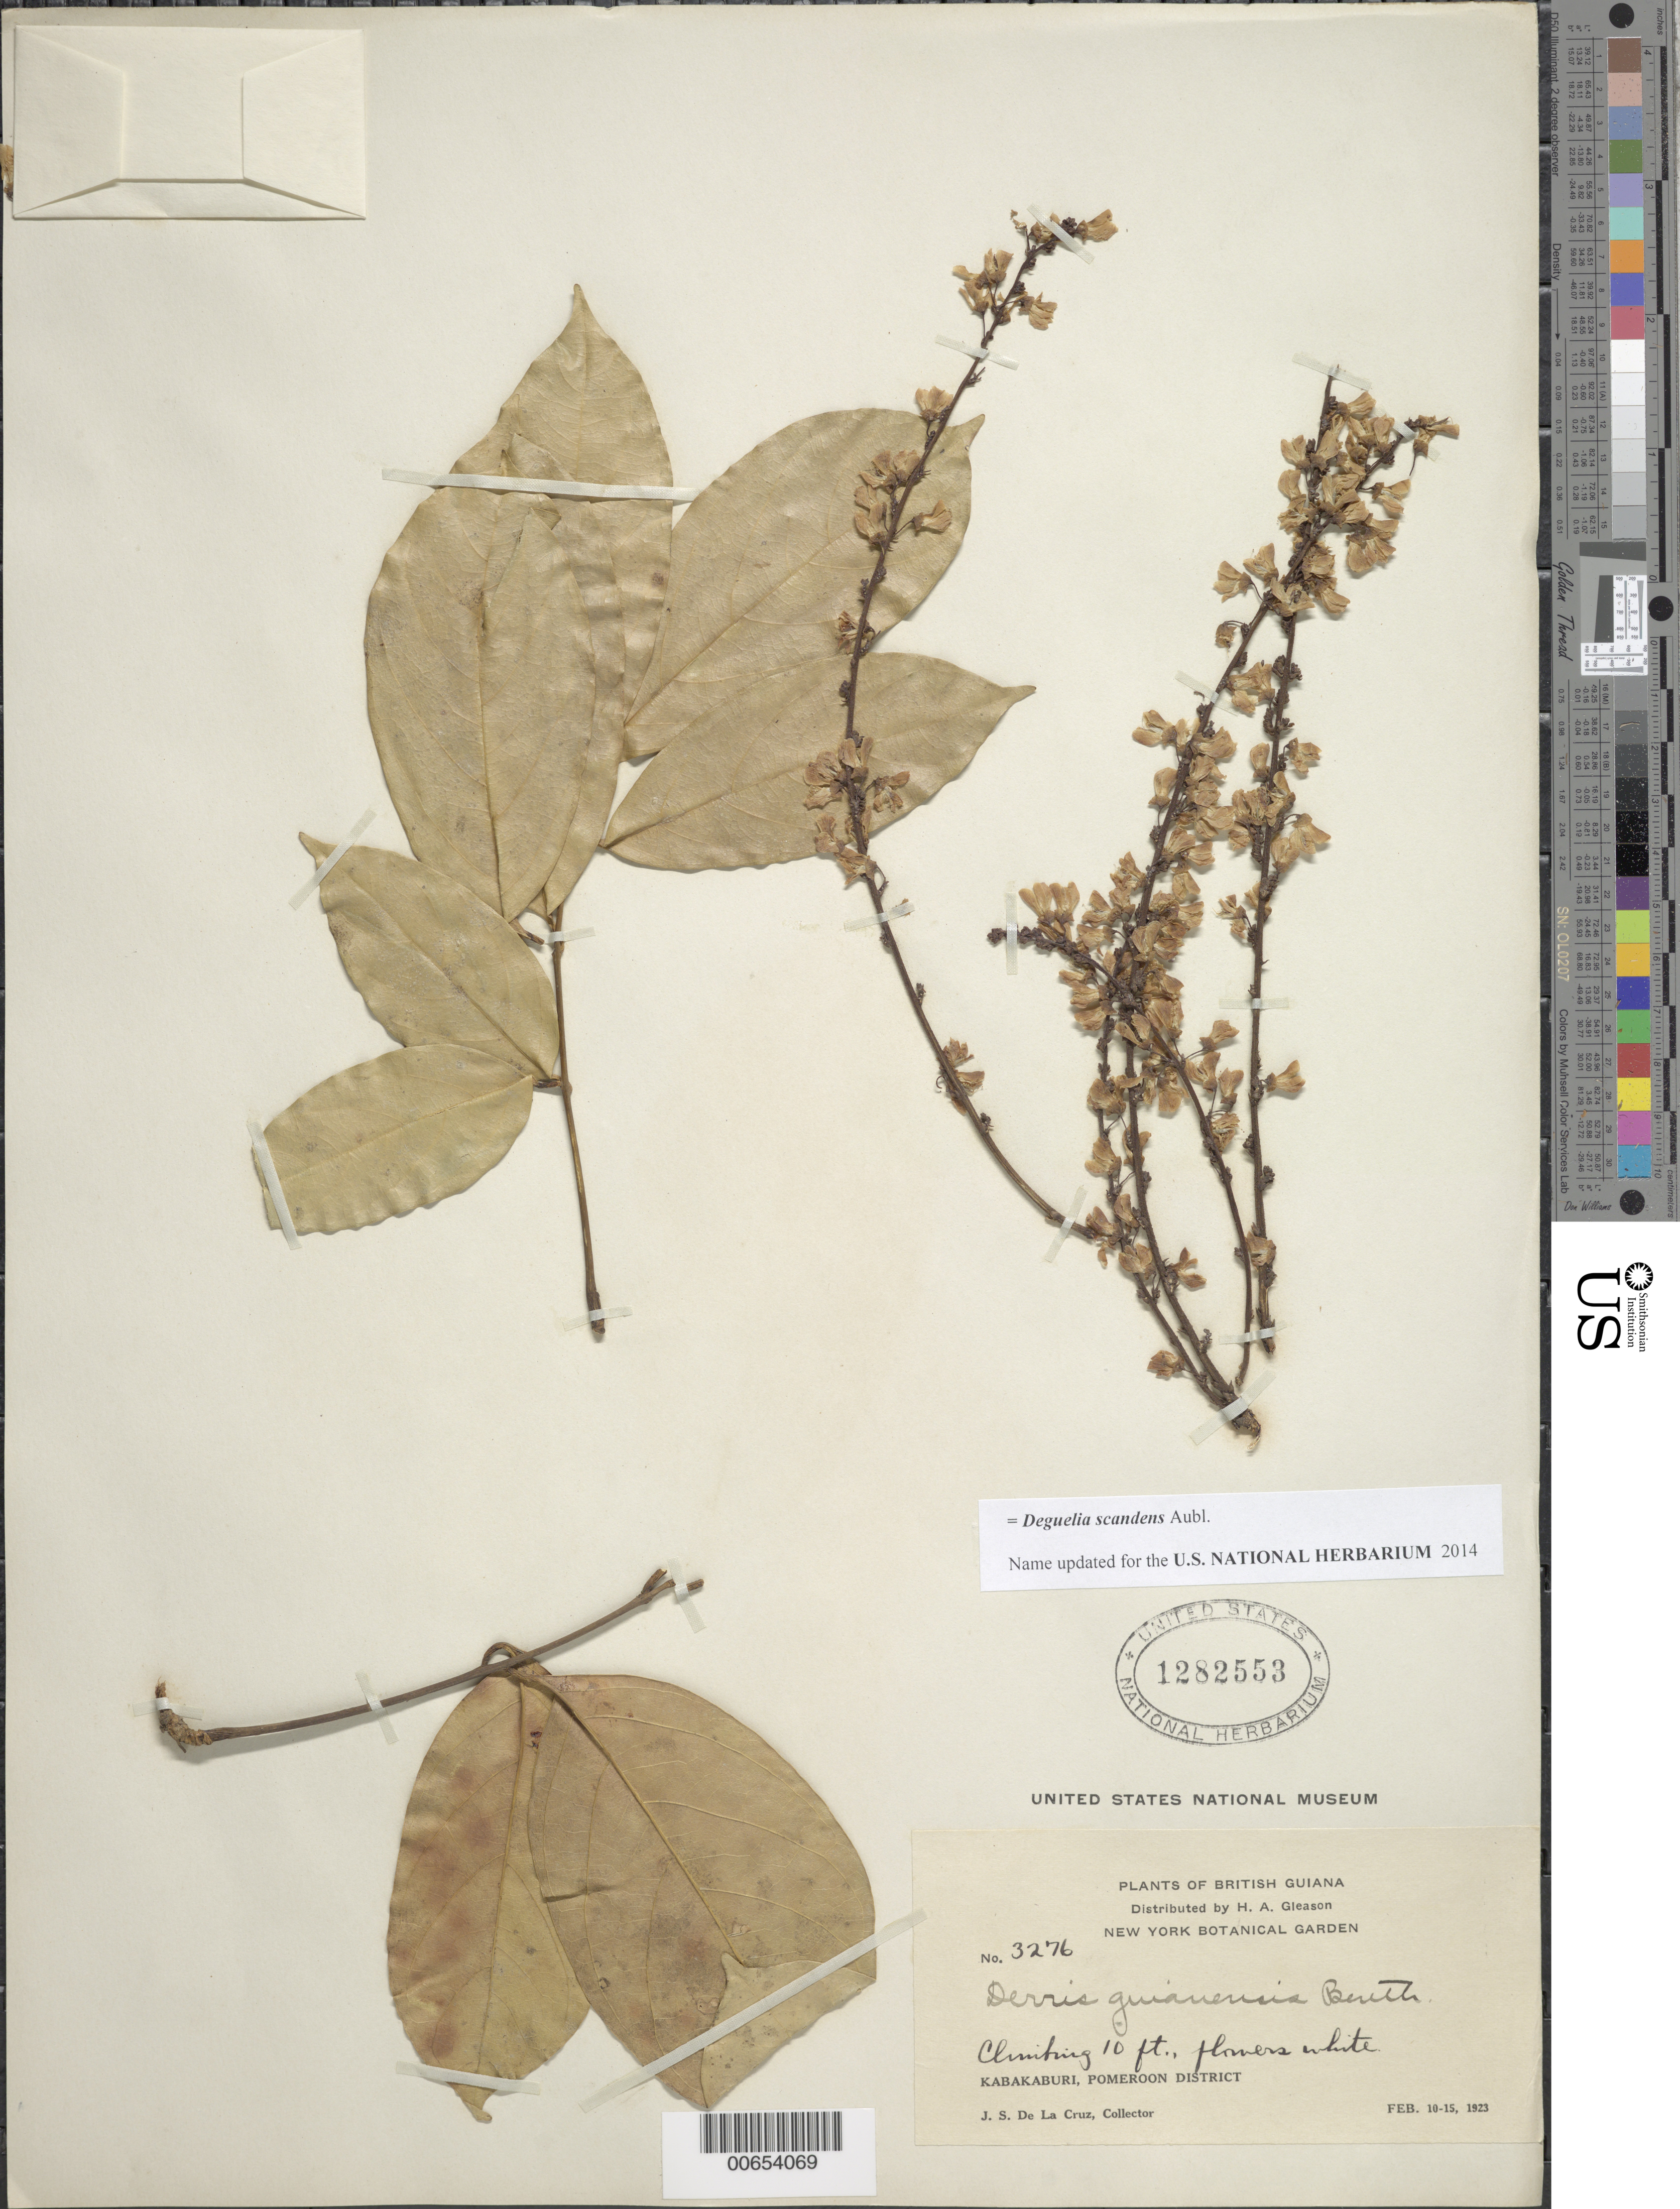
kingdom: Plantae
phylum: Tracheophyta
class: Magnoliopsida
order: Fabales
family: Fabaceae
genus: Deguelia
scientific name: Deguelia scandens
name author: Aubl.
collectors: J. S. de la Cruz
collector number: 3276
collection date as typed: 10-Feb-23 to 15-Feb-23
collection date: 1923-02-10/1923-02-15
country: Guyana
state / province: Pomeroon-Supenaam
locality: Kabakaburi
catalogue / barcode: US 1282553